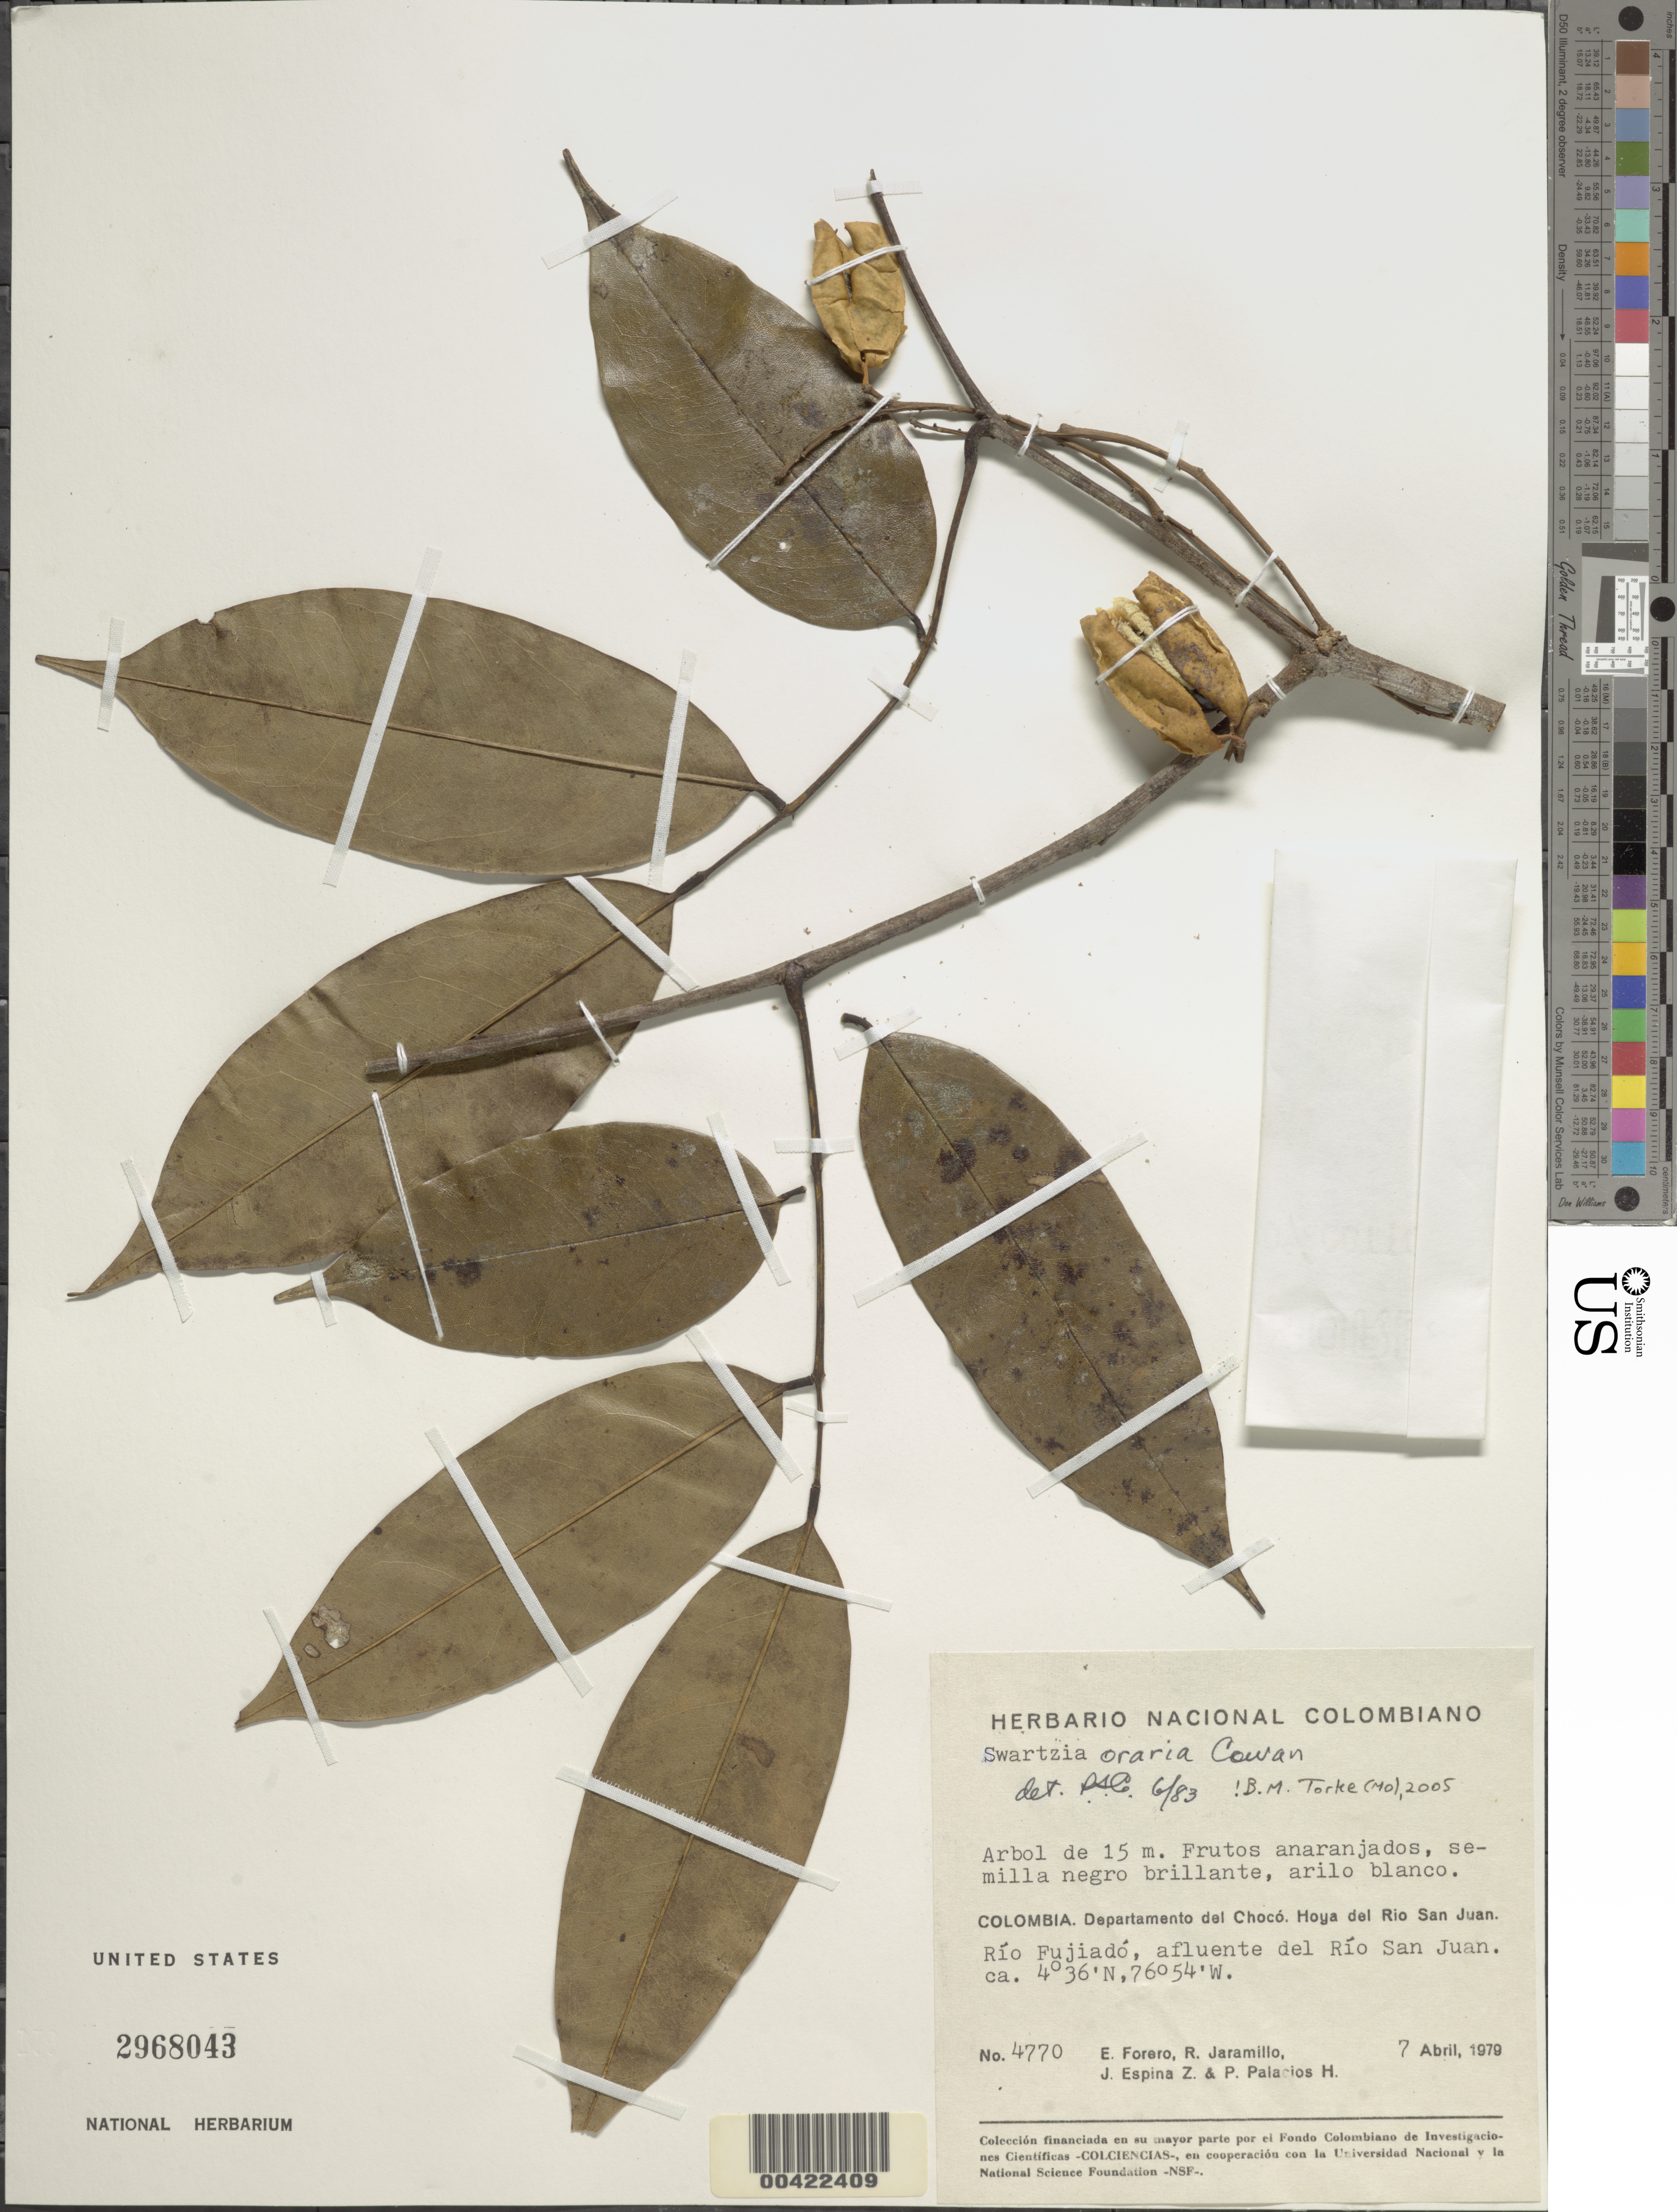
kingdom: Plantae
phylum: Tracheophyta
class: Magnoliopsida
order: Fabales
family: Fabaceae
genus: Swartzia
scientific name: Swartzia oraria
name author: R.S. Cowan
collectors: E. Forero, R. Jaramillo M., J. Espina Z. & P. Palacios H.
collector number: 4770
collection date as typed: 07 Apr 1979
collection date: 1979-04-07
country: Colombia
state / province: Chocó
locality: Rio FujIado; afluente del Hoya del Rio San Juan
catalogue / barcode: US 2968043